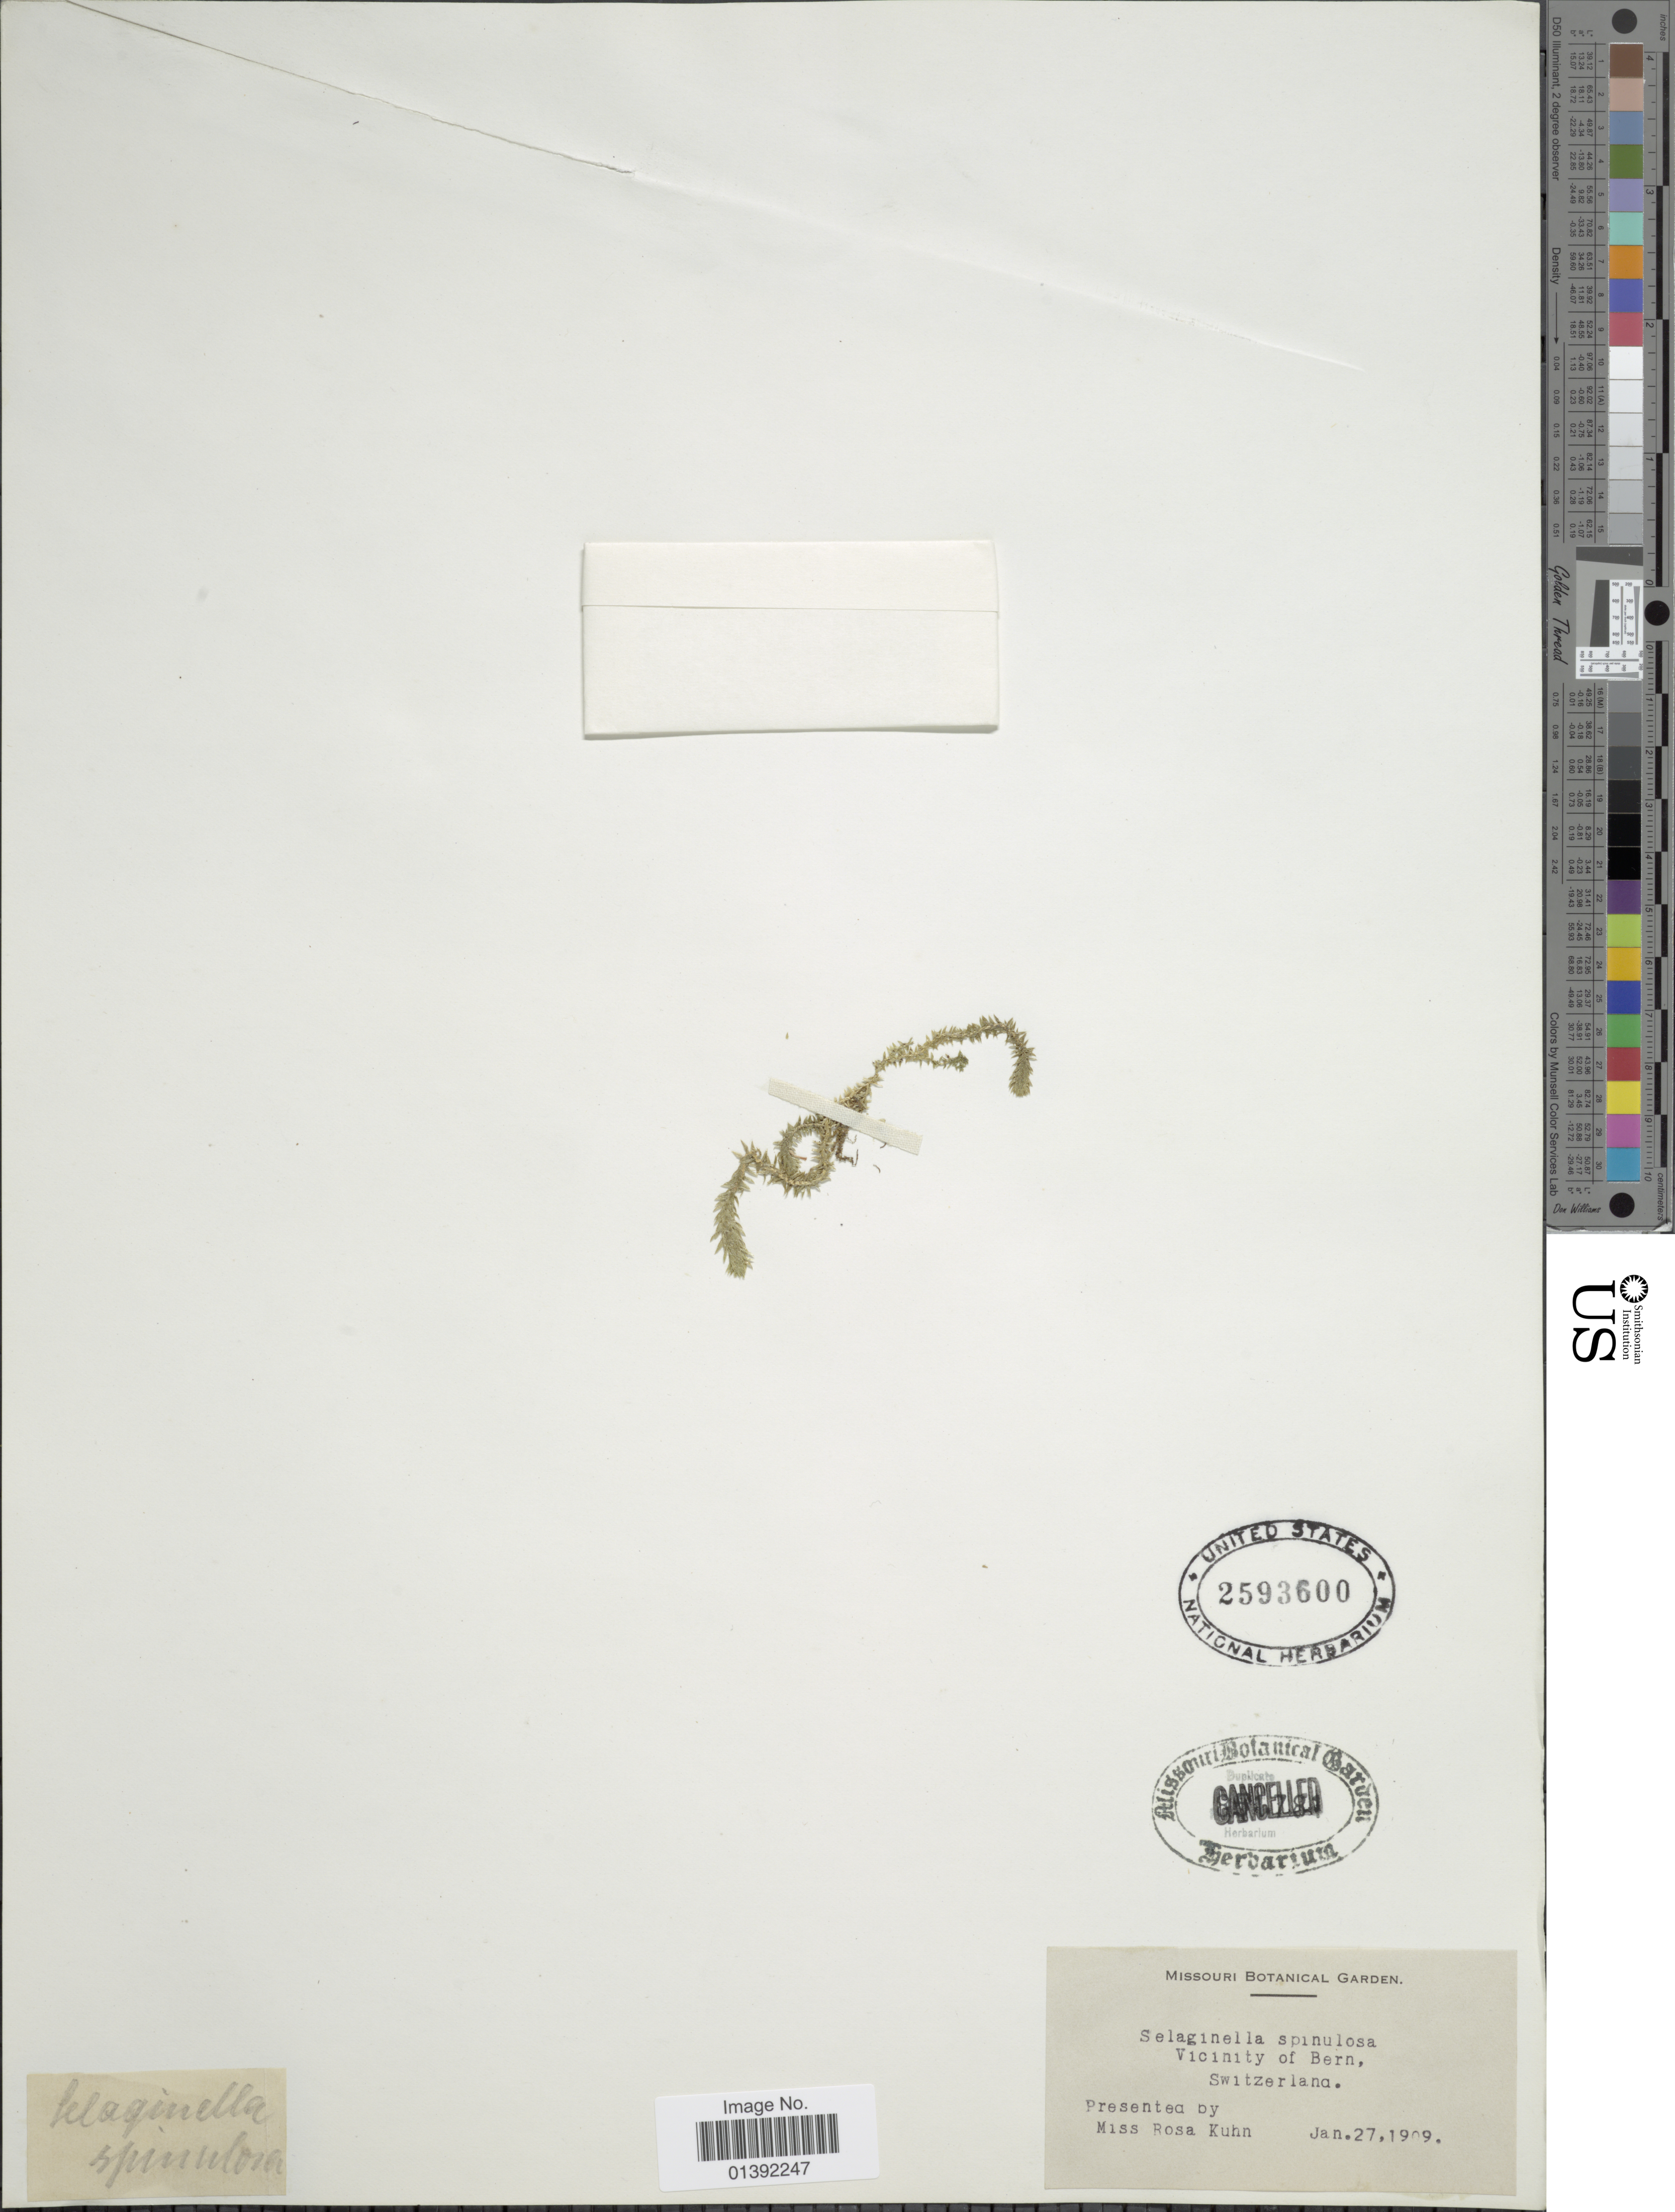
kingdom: Plantae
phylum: Tracheophyta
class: Lycopodiopsida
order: Selaginellales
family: Selaginellaceae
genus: Selaginella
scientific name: Selaginella selaginoides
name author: (L.) Link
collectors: Missouri Botanical Garden (MO)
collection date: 1909-01-27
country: Switzerland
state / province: Bern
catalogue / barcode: US 2593600